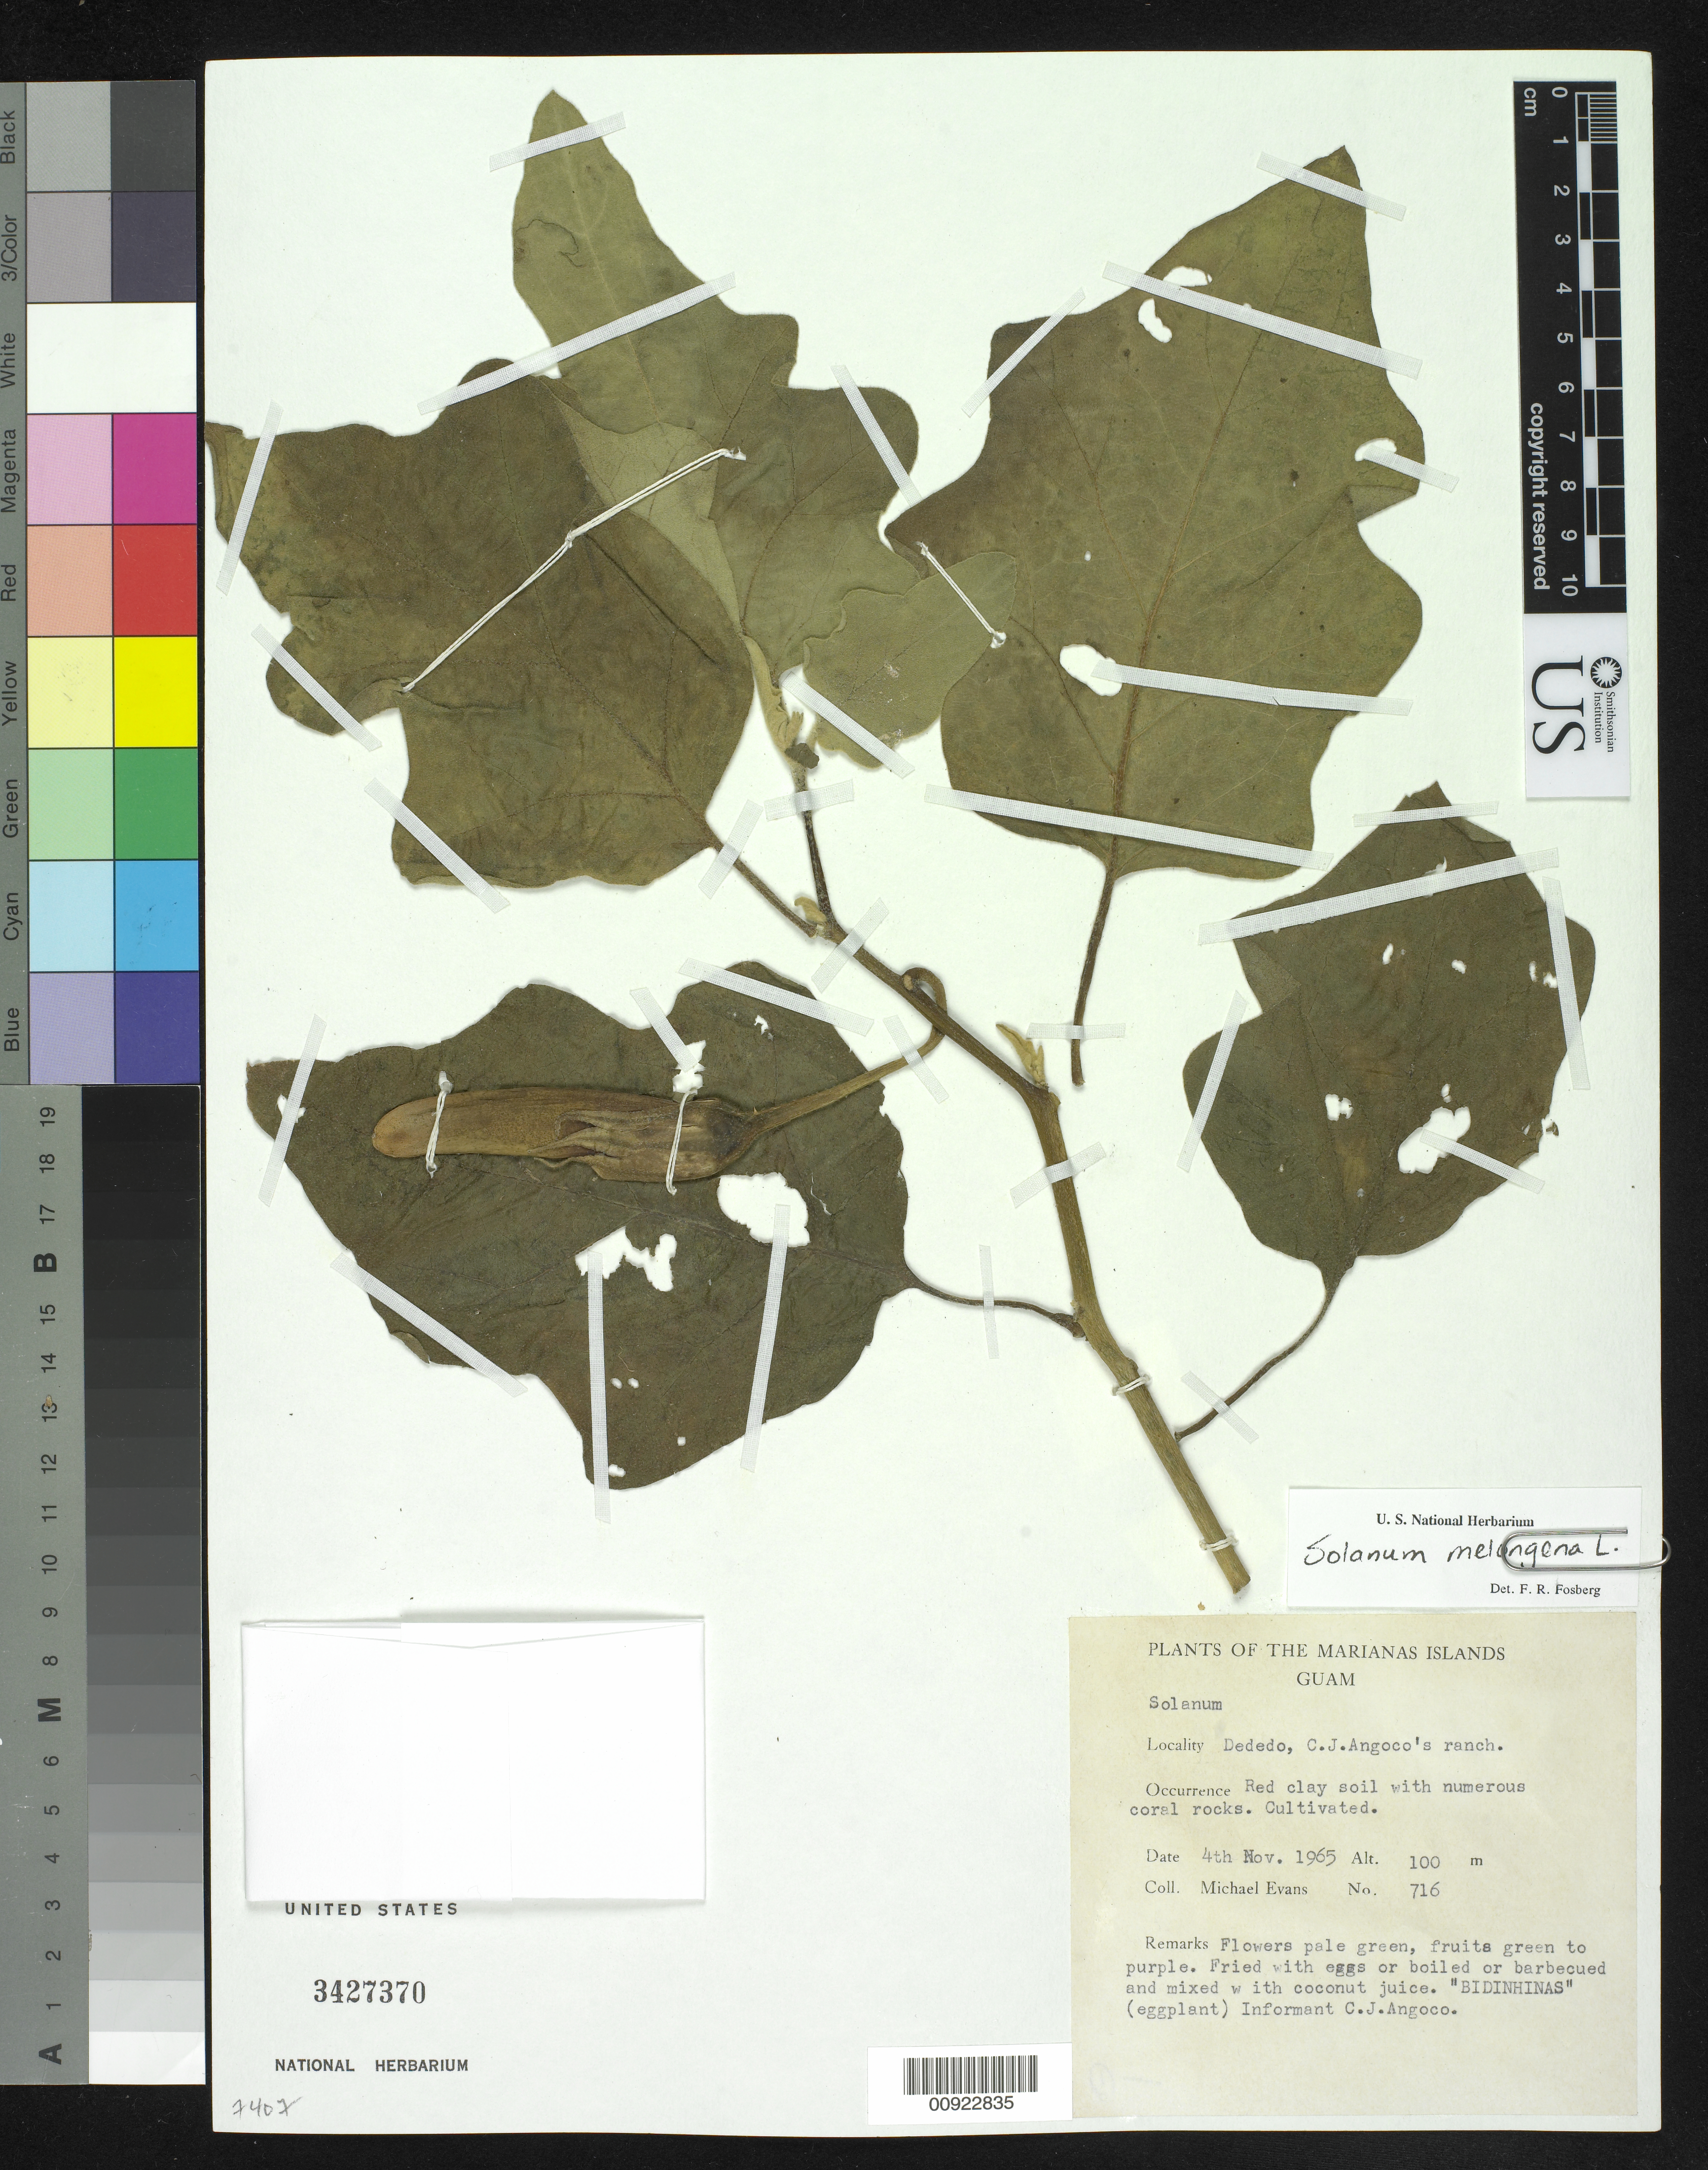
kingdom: Plantae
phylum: Tracheophyta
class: Magnoliopsida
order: Solanales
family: Solanaceae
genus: Solanum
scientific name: Solanum melongena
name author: L.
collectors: M. Evans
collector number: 716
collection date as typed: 04 Nov 1965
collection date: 1965-11-04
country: Guam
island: Guam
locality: Dededo, C.J. Angoco's ranch.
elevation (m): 100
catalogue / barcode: US 3427370